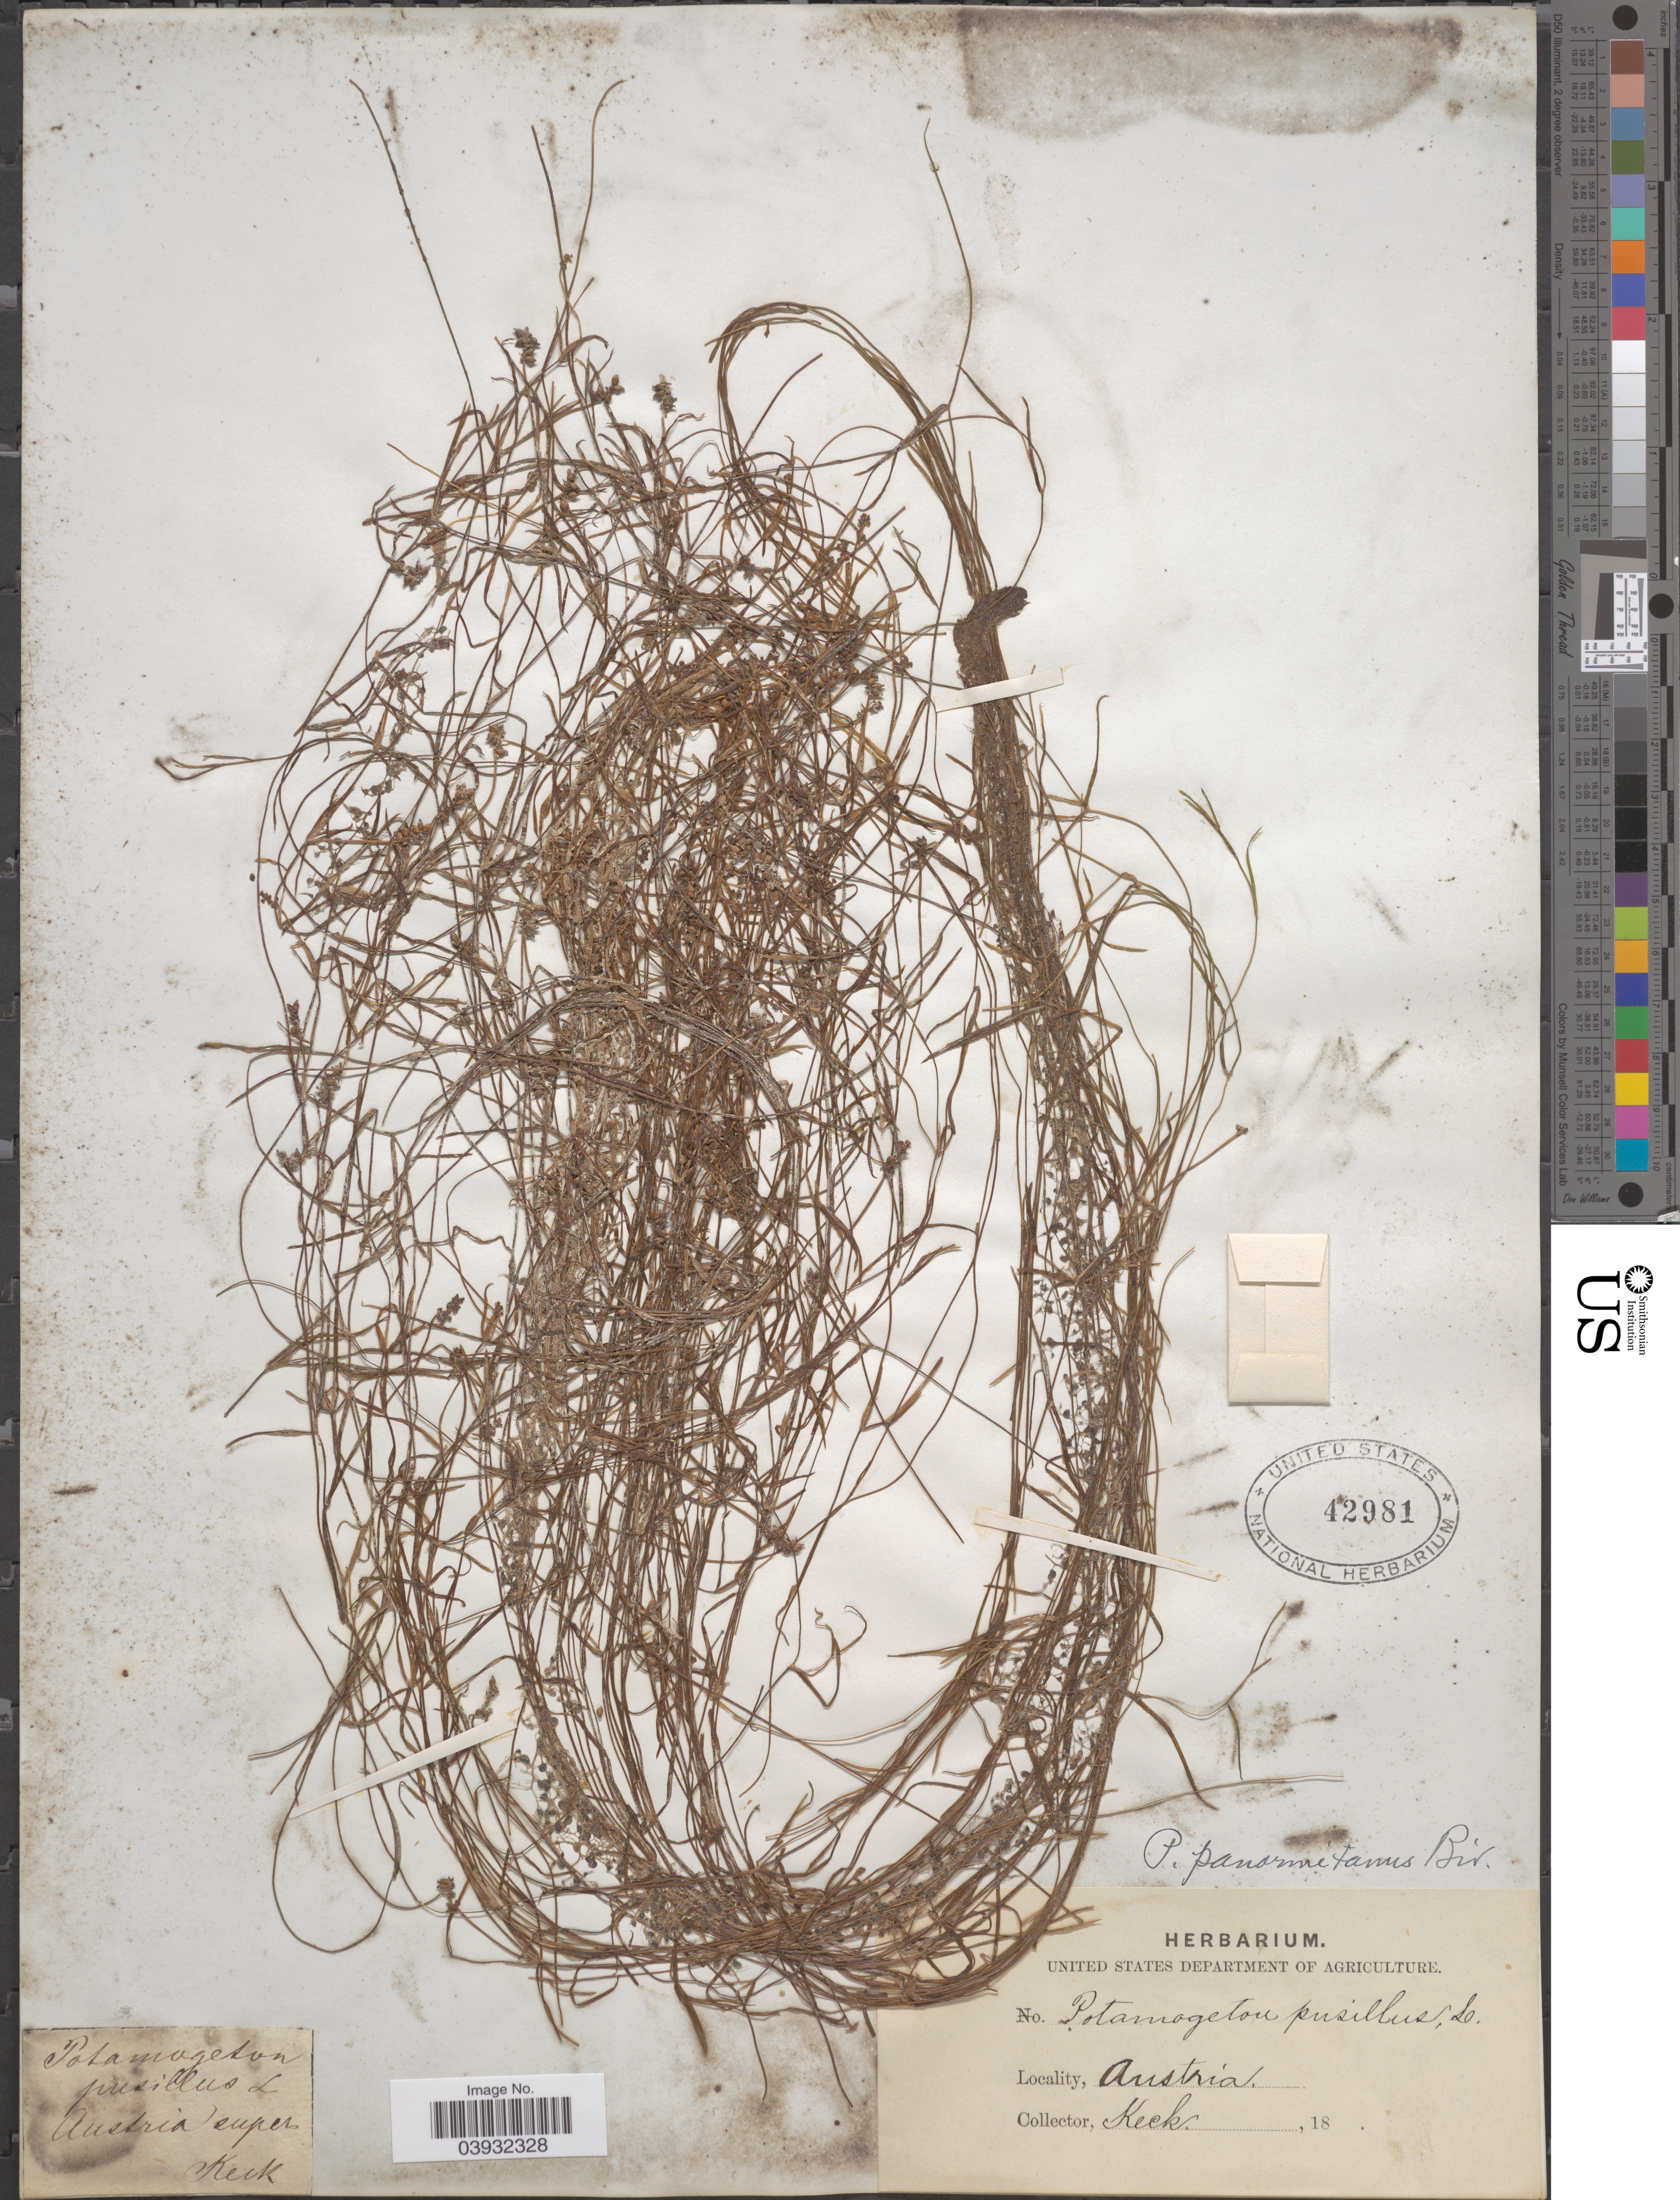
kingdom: Plantae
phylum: Tracheophyta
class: Liliopsida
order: Alismatales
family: Potamogetonaceae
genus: Potamogeton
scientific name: Potamogeton panormitanus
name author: Biv.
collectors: -- Keck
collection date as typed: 18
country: Austria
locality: Austria super.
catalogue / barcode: US 42981